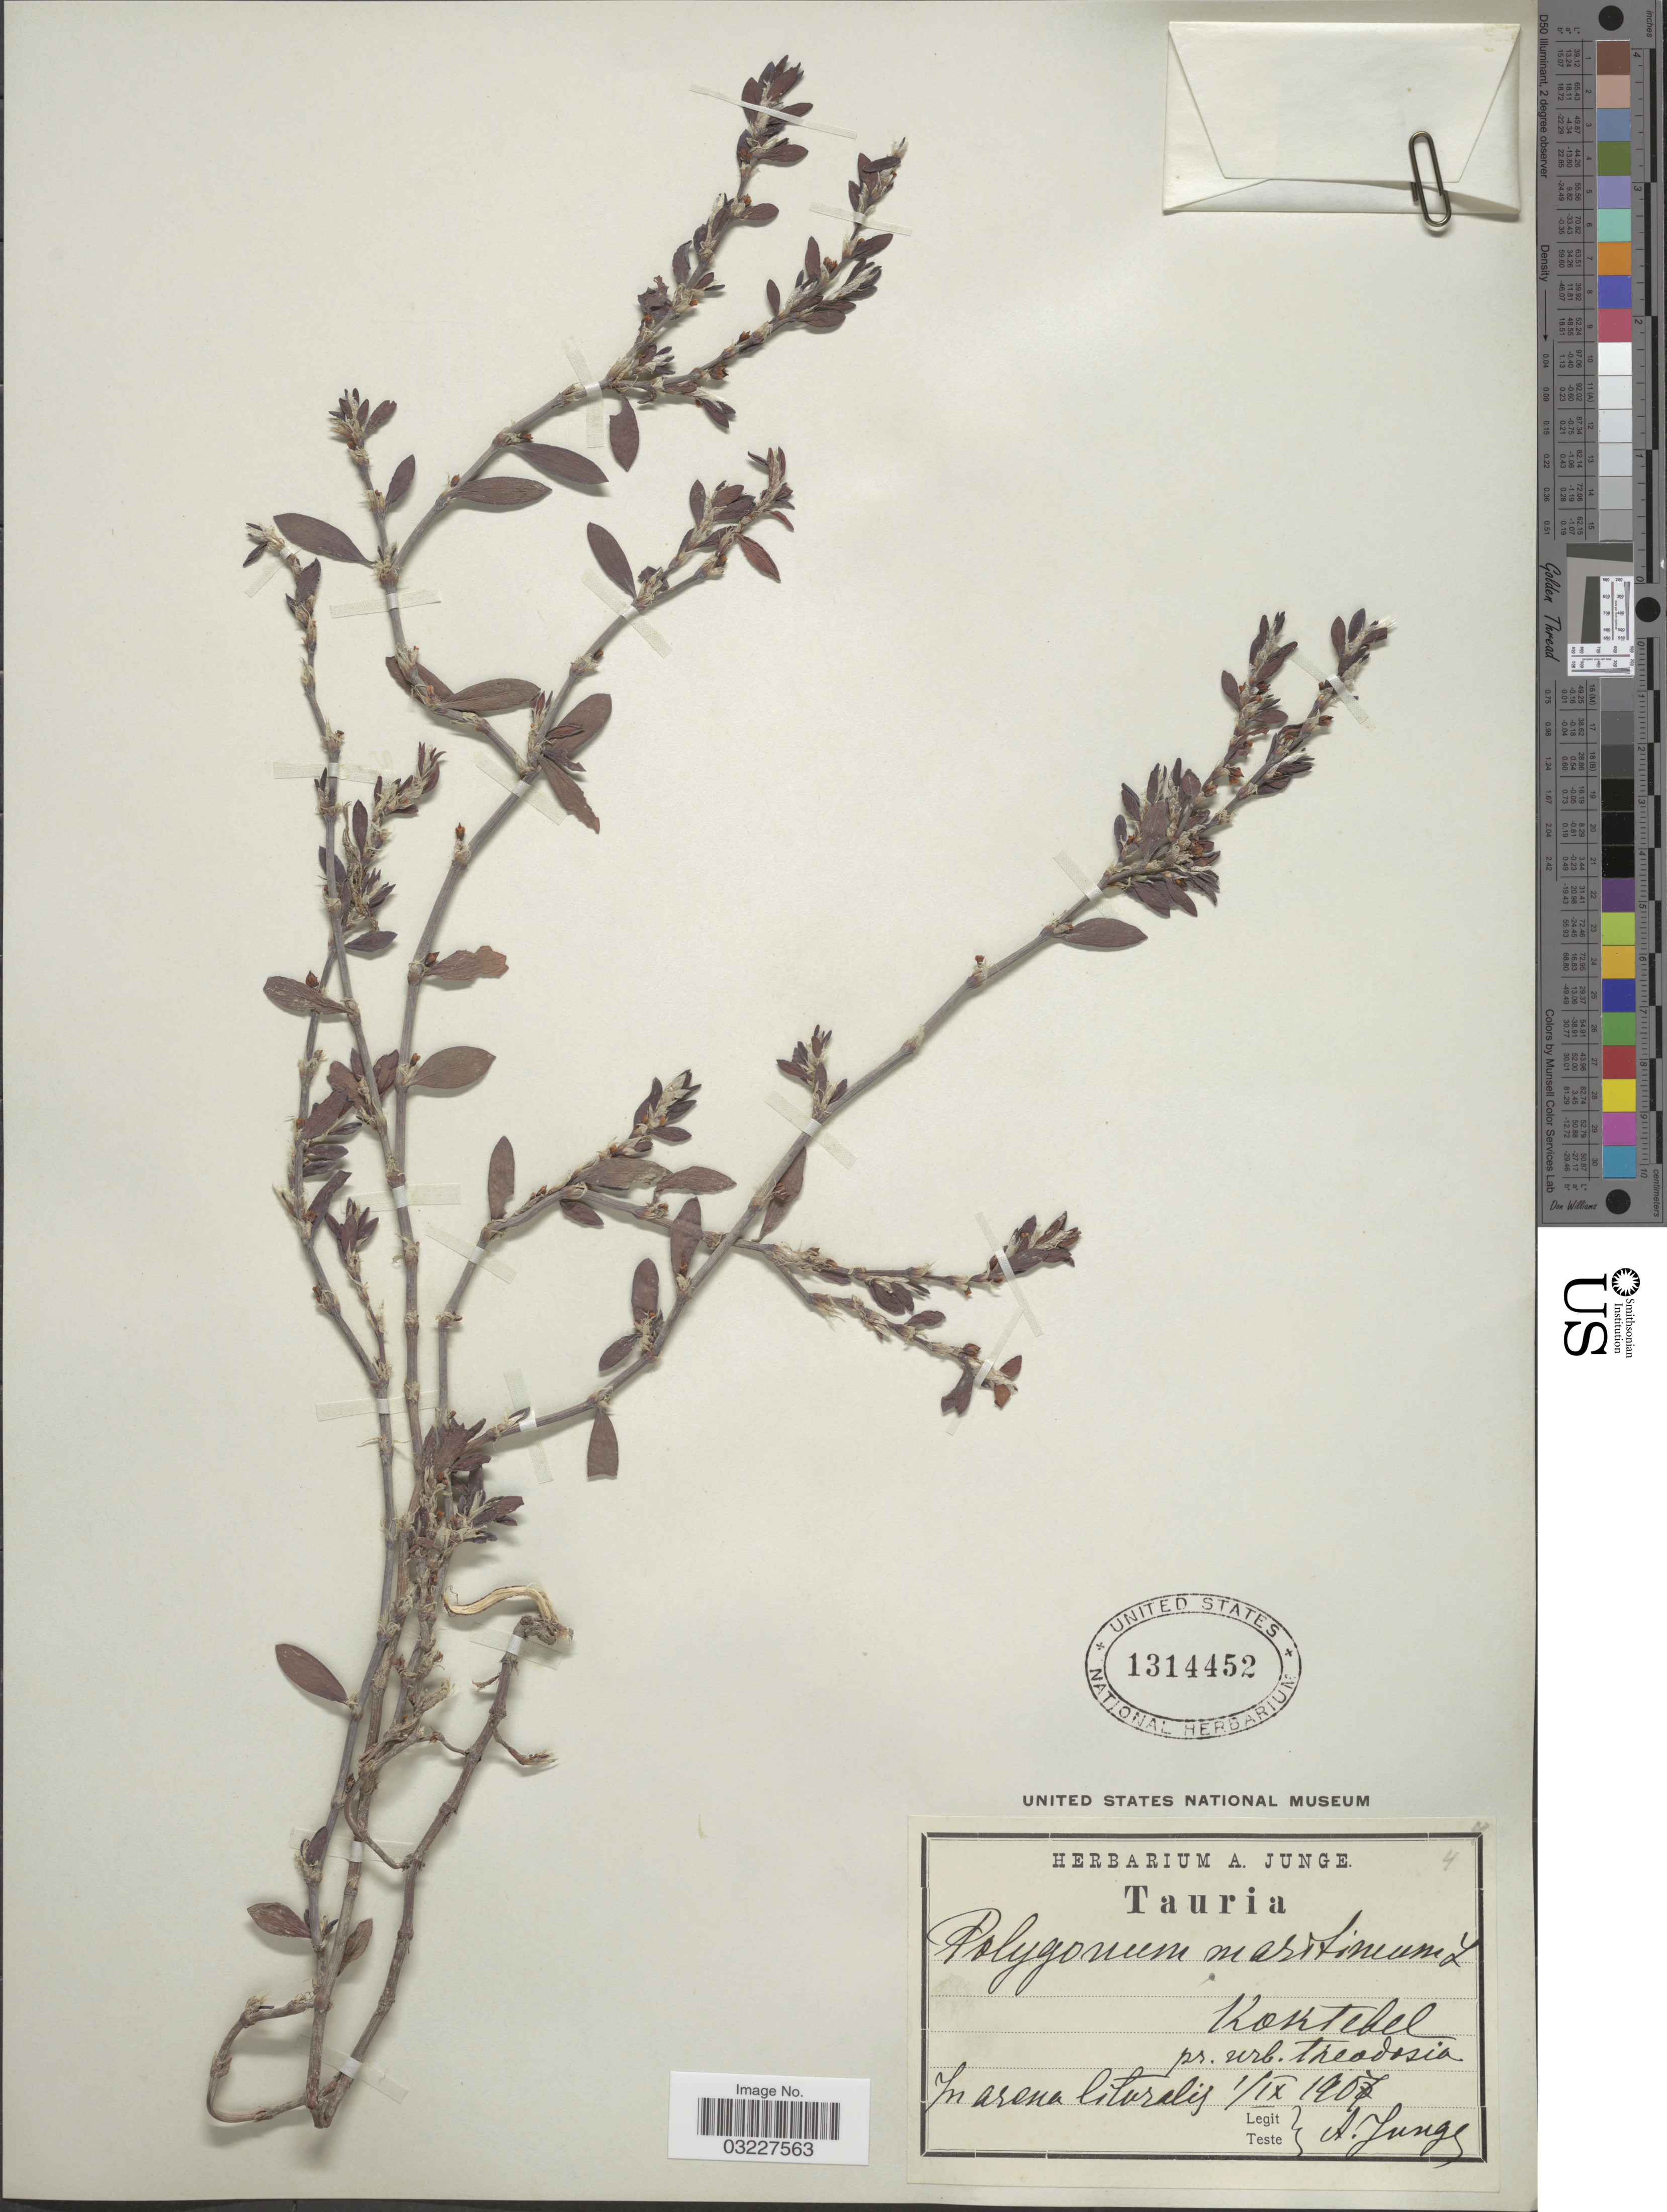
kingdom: Plantae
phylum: Tracheophyta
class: Magnoliopsida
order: Caryophyllales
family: Polygonaceae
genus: Polygonum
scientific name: Polygonum maritimum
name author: L.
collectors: A. Junge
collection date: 1907-09-01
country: Ukraine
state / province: Crimea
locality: Tauria. In arena litoralis.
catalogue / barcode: US 1314452